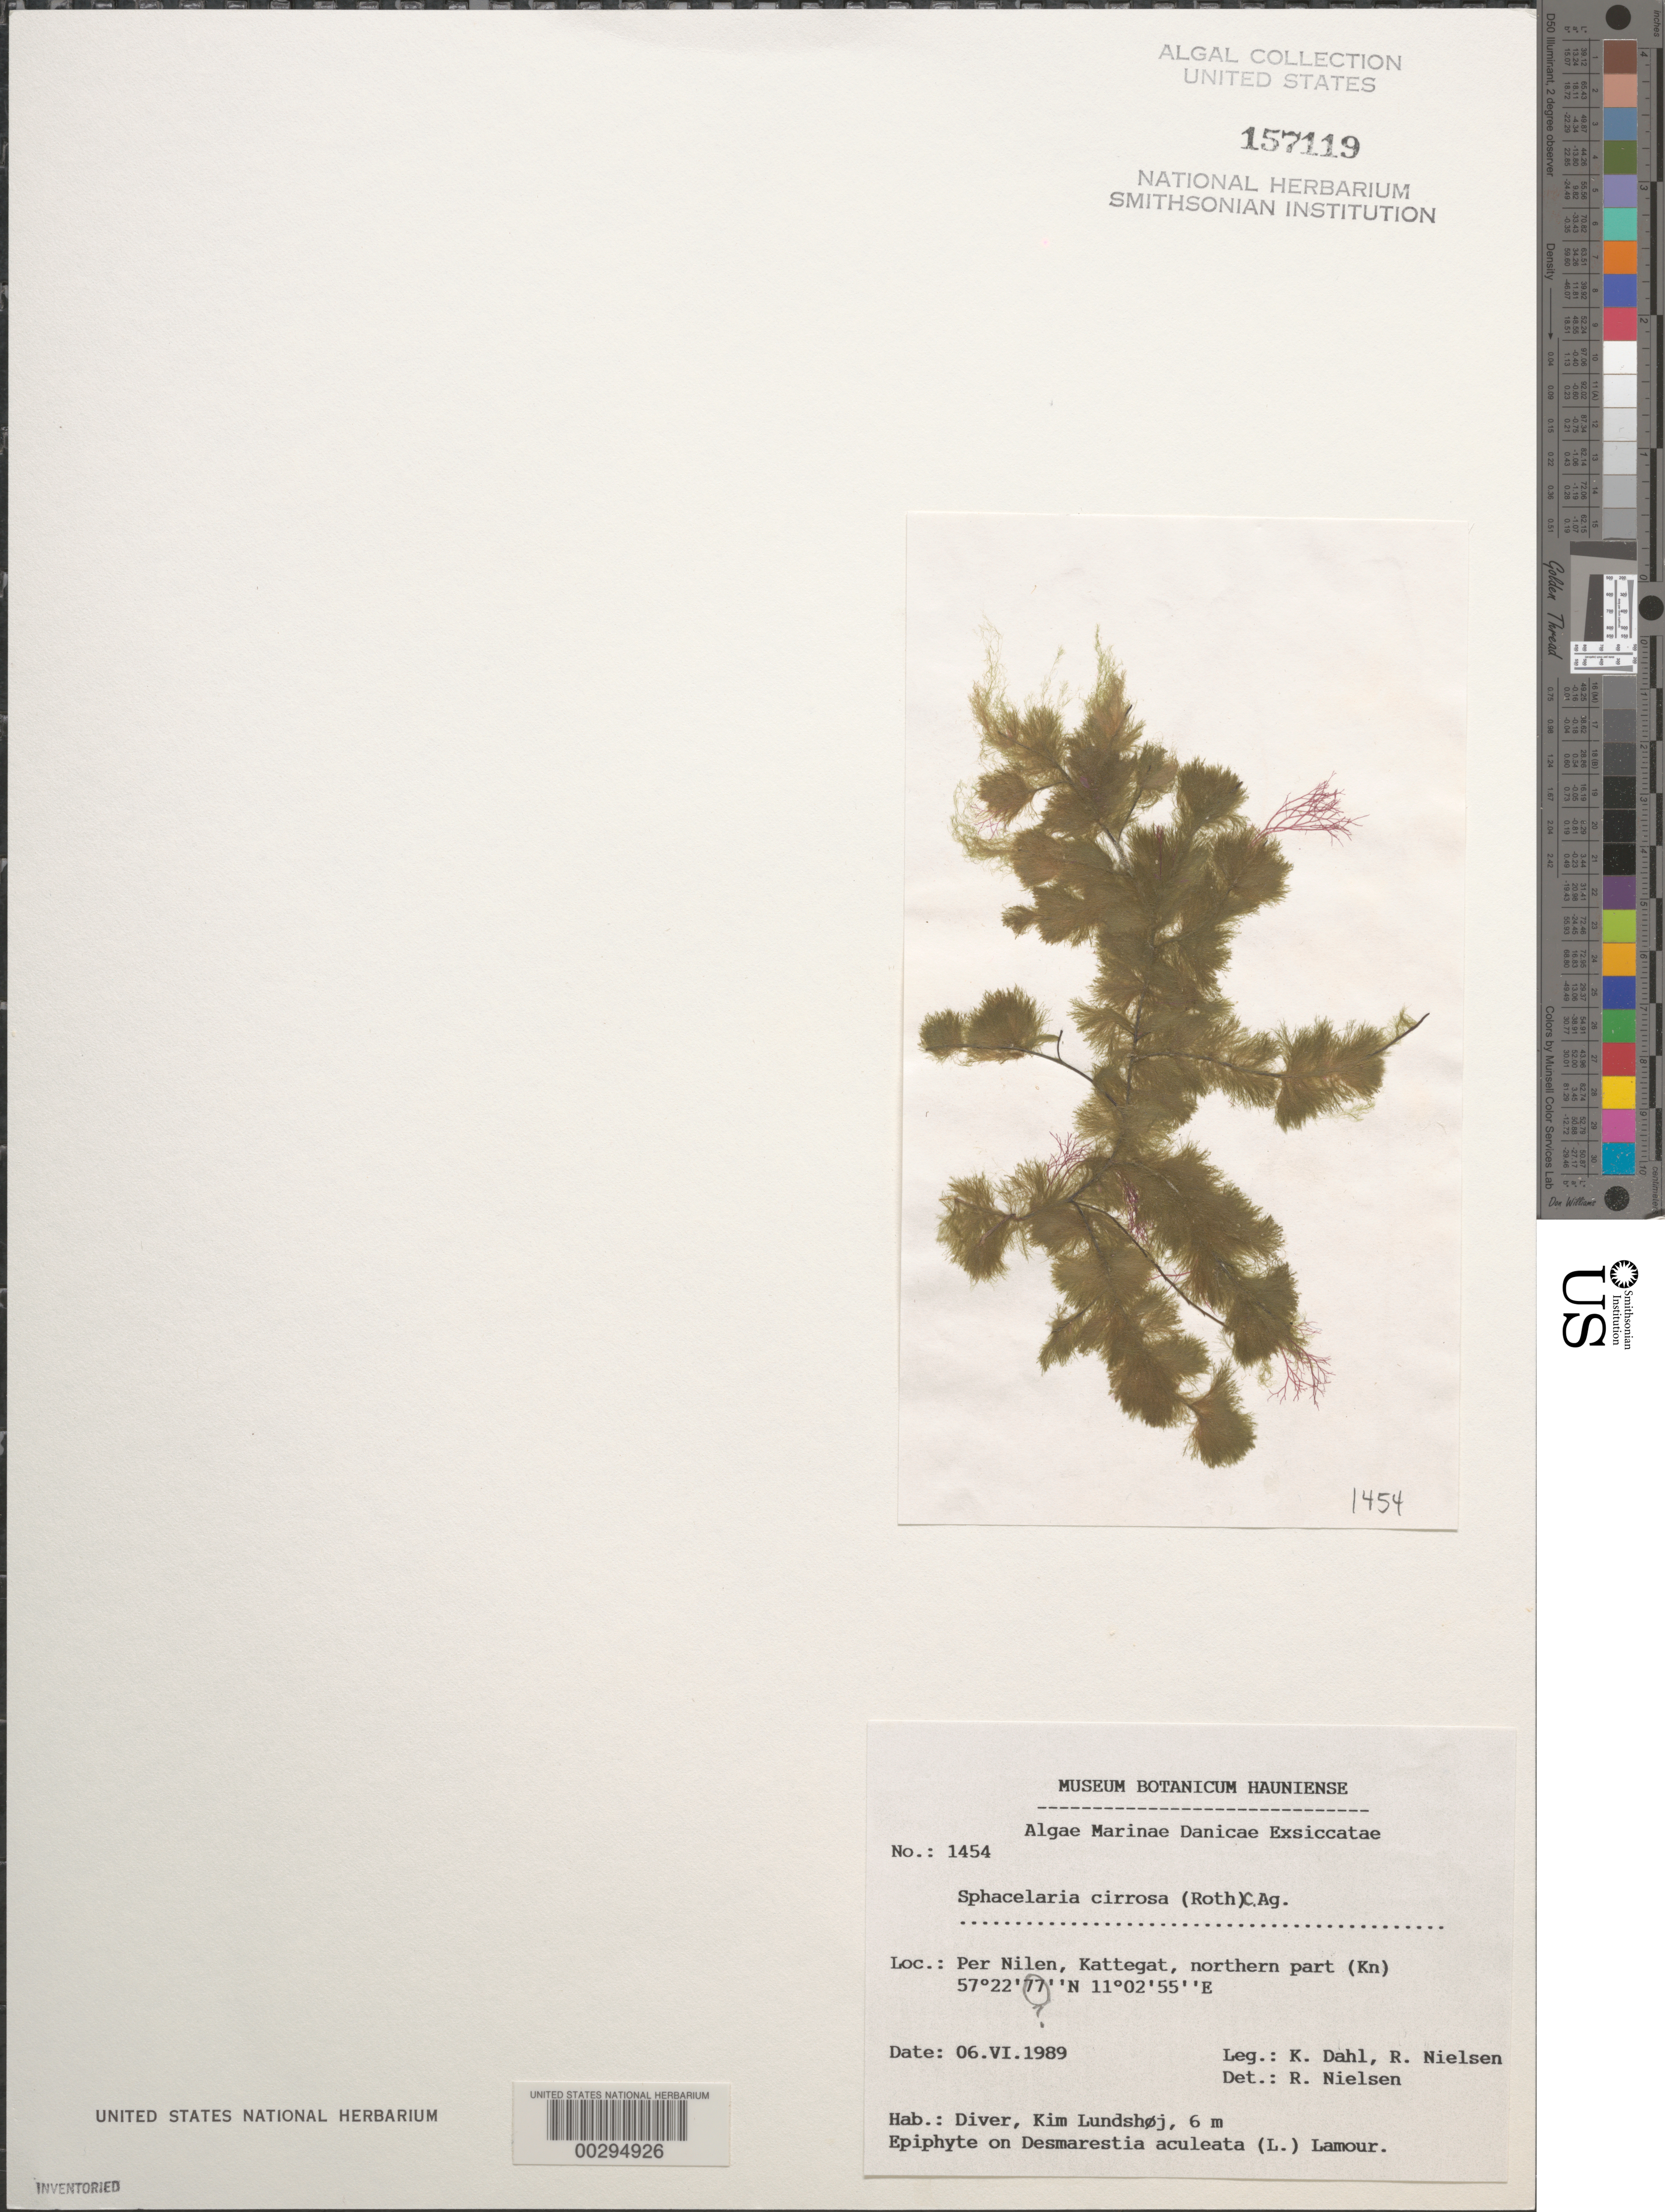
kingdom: Chromista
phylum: Ochrophyta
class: Phaeophyceae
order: Sphacelariales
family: Sphacelariaceae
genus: Sphacelaria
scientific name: Sphacelaria cirrosa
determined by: Nielsen, R.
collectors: K. Dahl & R. Nielsen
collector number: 1454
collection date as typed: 06 Jun 1989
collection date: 1989-06-06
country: Denmark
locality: Per Nilen, Kattegat, northern part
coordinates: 57 22'77"N, 11 02'55"E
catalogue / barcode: US 157119